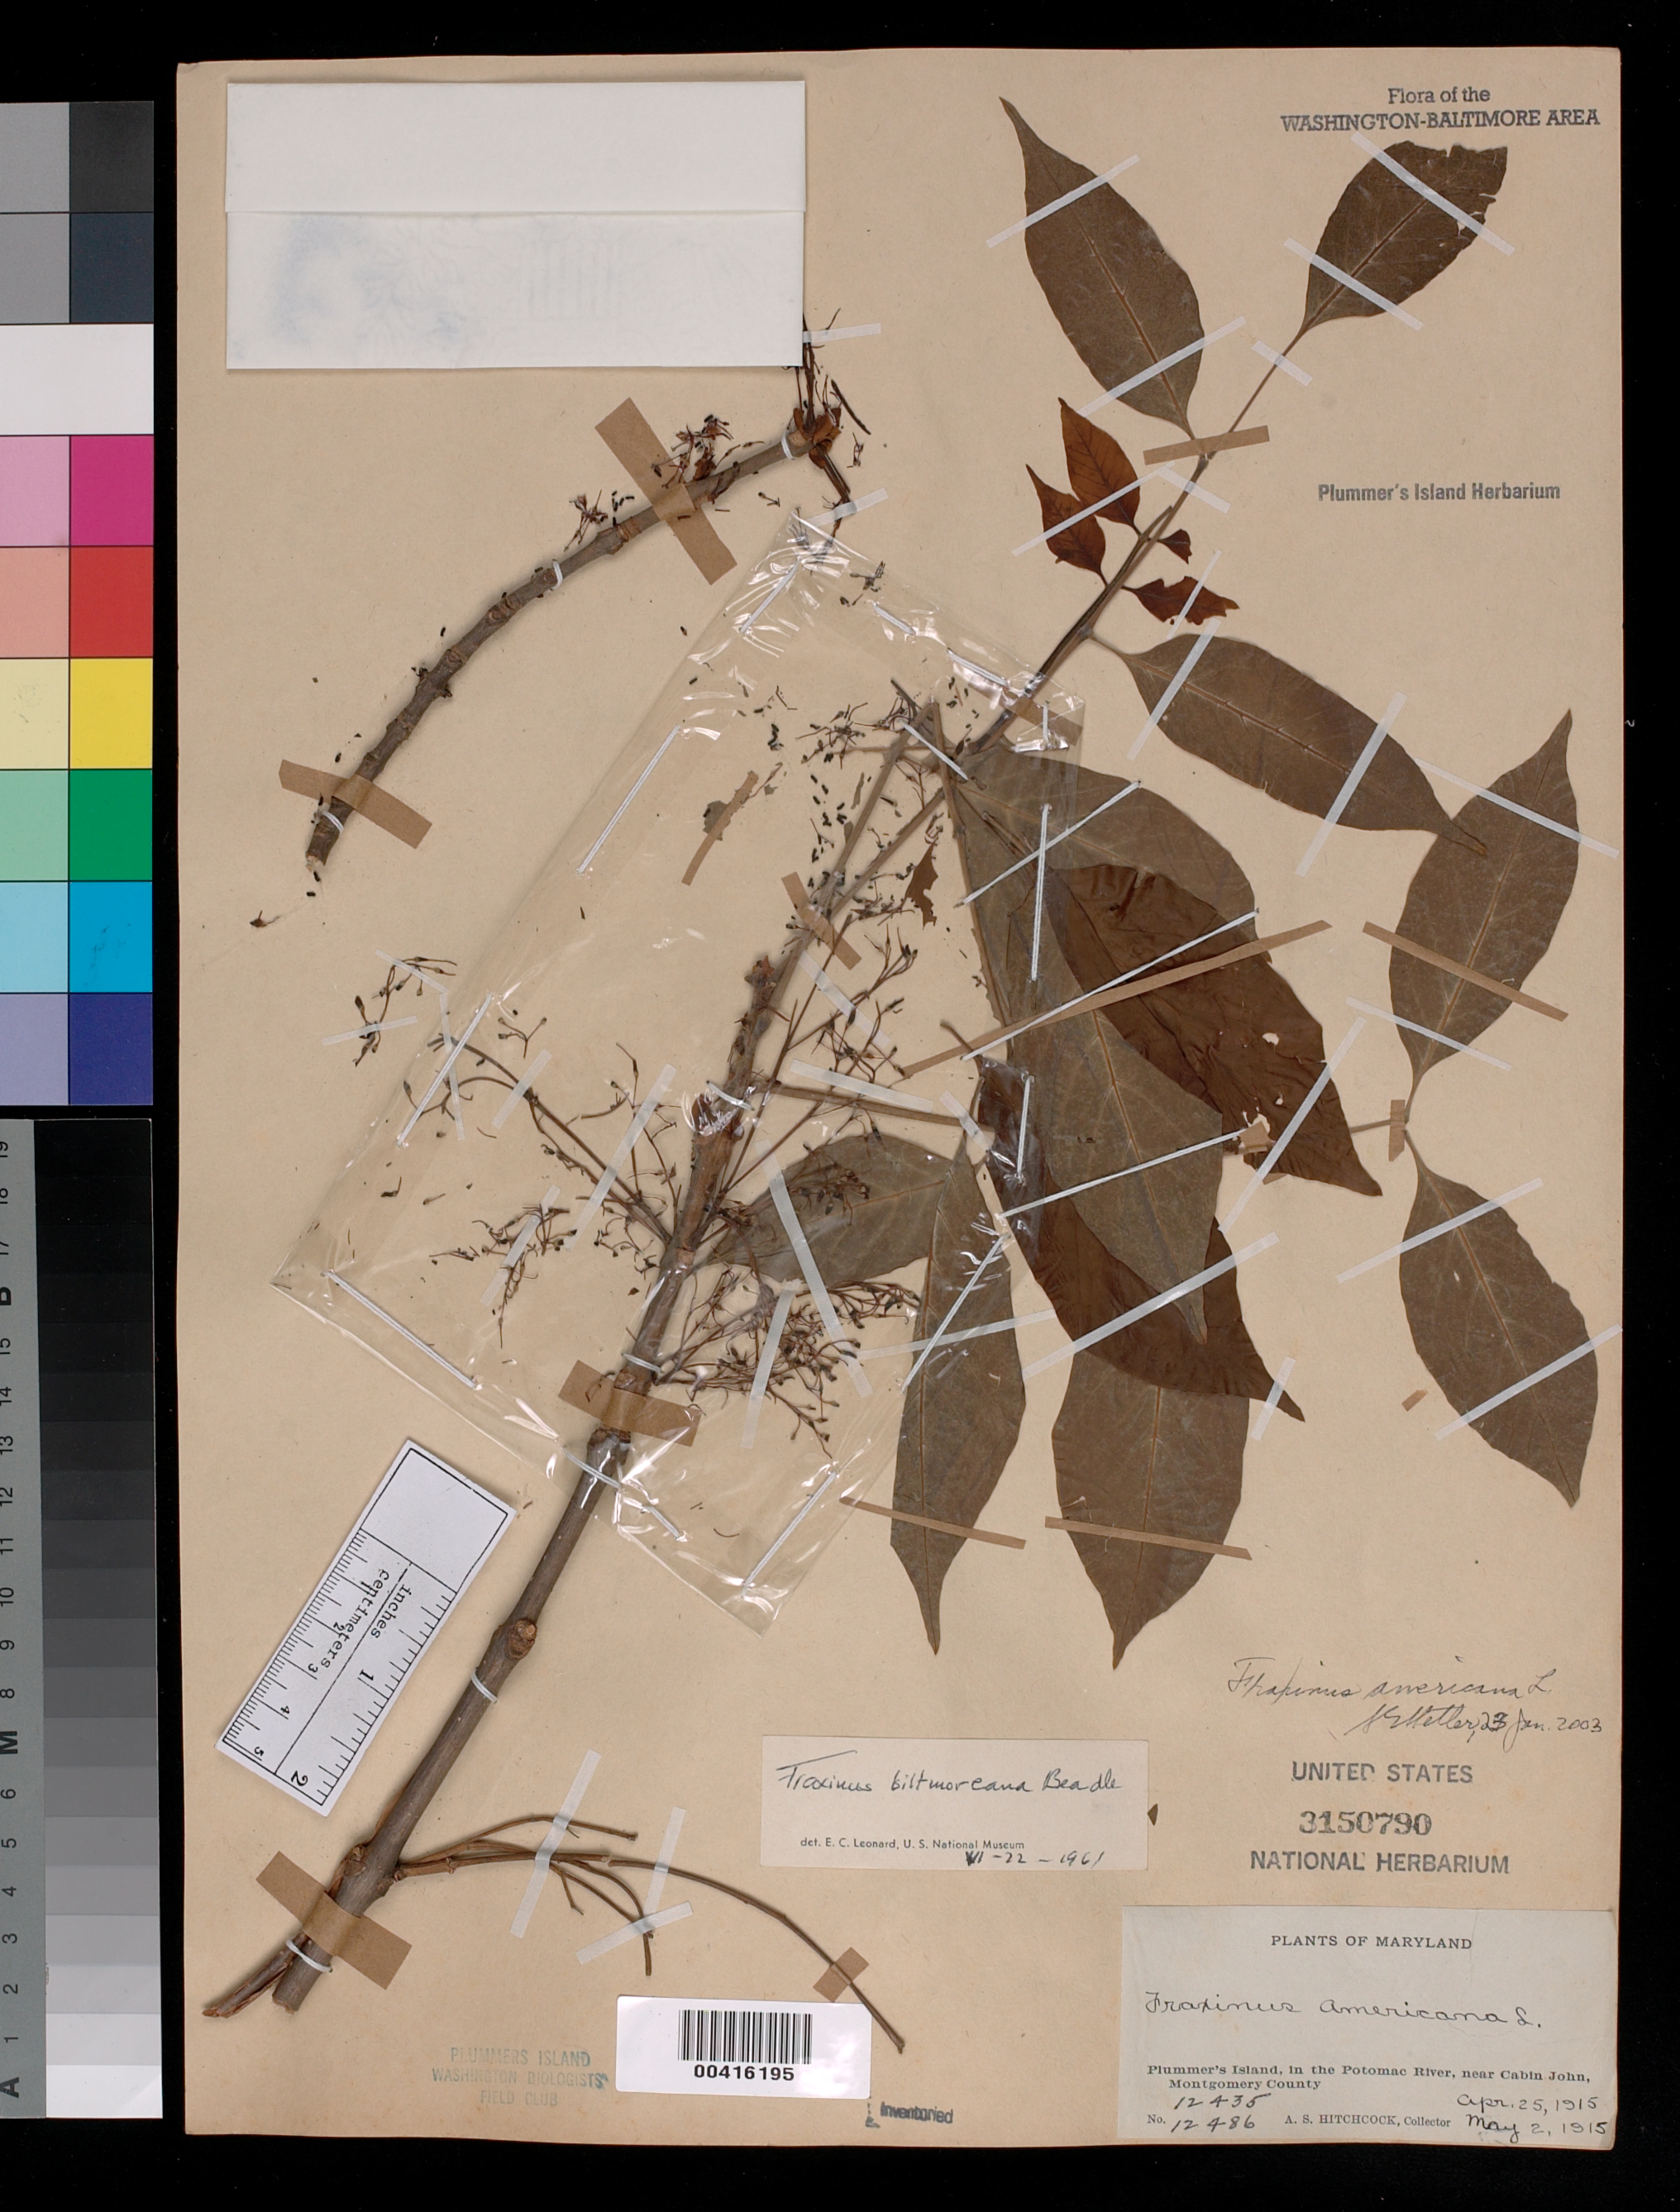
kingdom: Plantae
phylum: Tracheophyta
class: Magnoliopsida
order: Lamiales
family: Oleaceae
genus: Fraxinus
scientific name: Fraxinus americana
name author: L.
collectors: A. S. Hitchcock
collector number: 12435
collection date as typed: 25 Apr 1915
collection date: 1915-04-25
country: United States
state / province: Maryland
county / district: Montgomery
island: Plummers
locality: Plummer's Island C. & O. Canal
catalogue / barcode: US 3150790